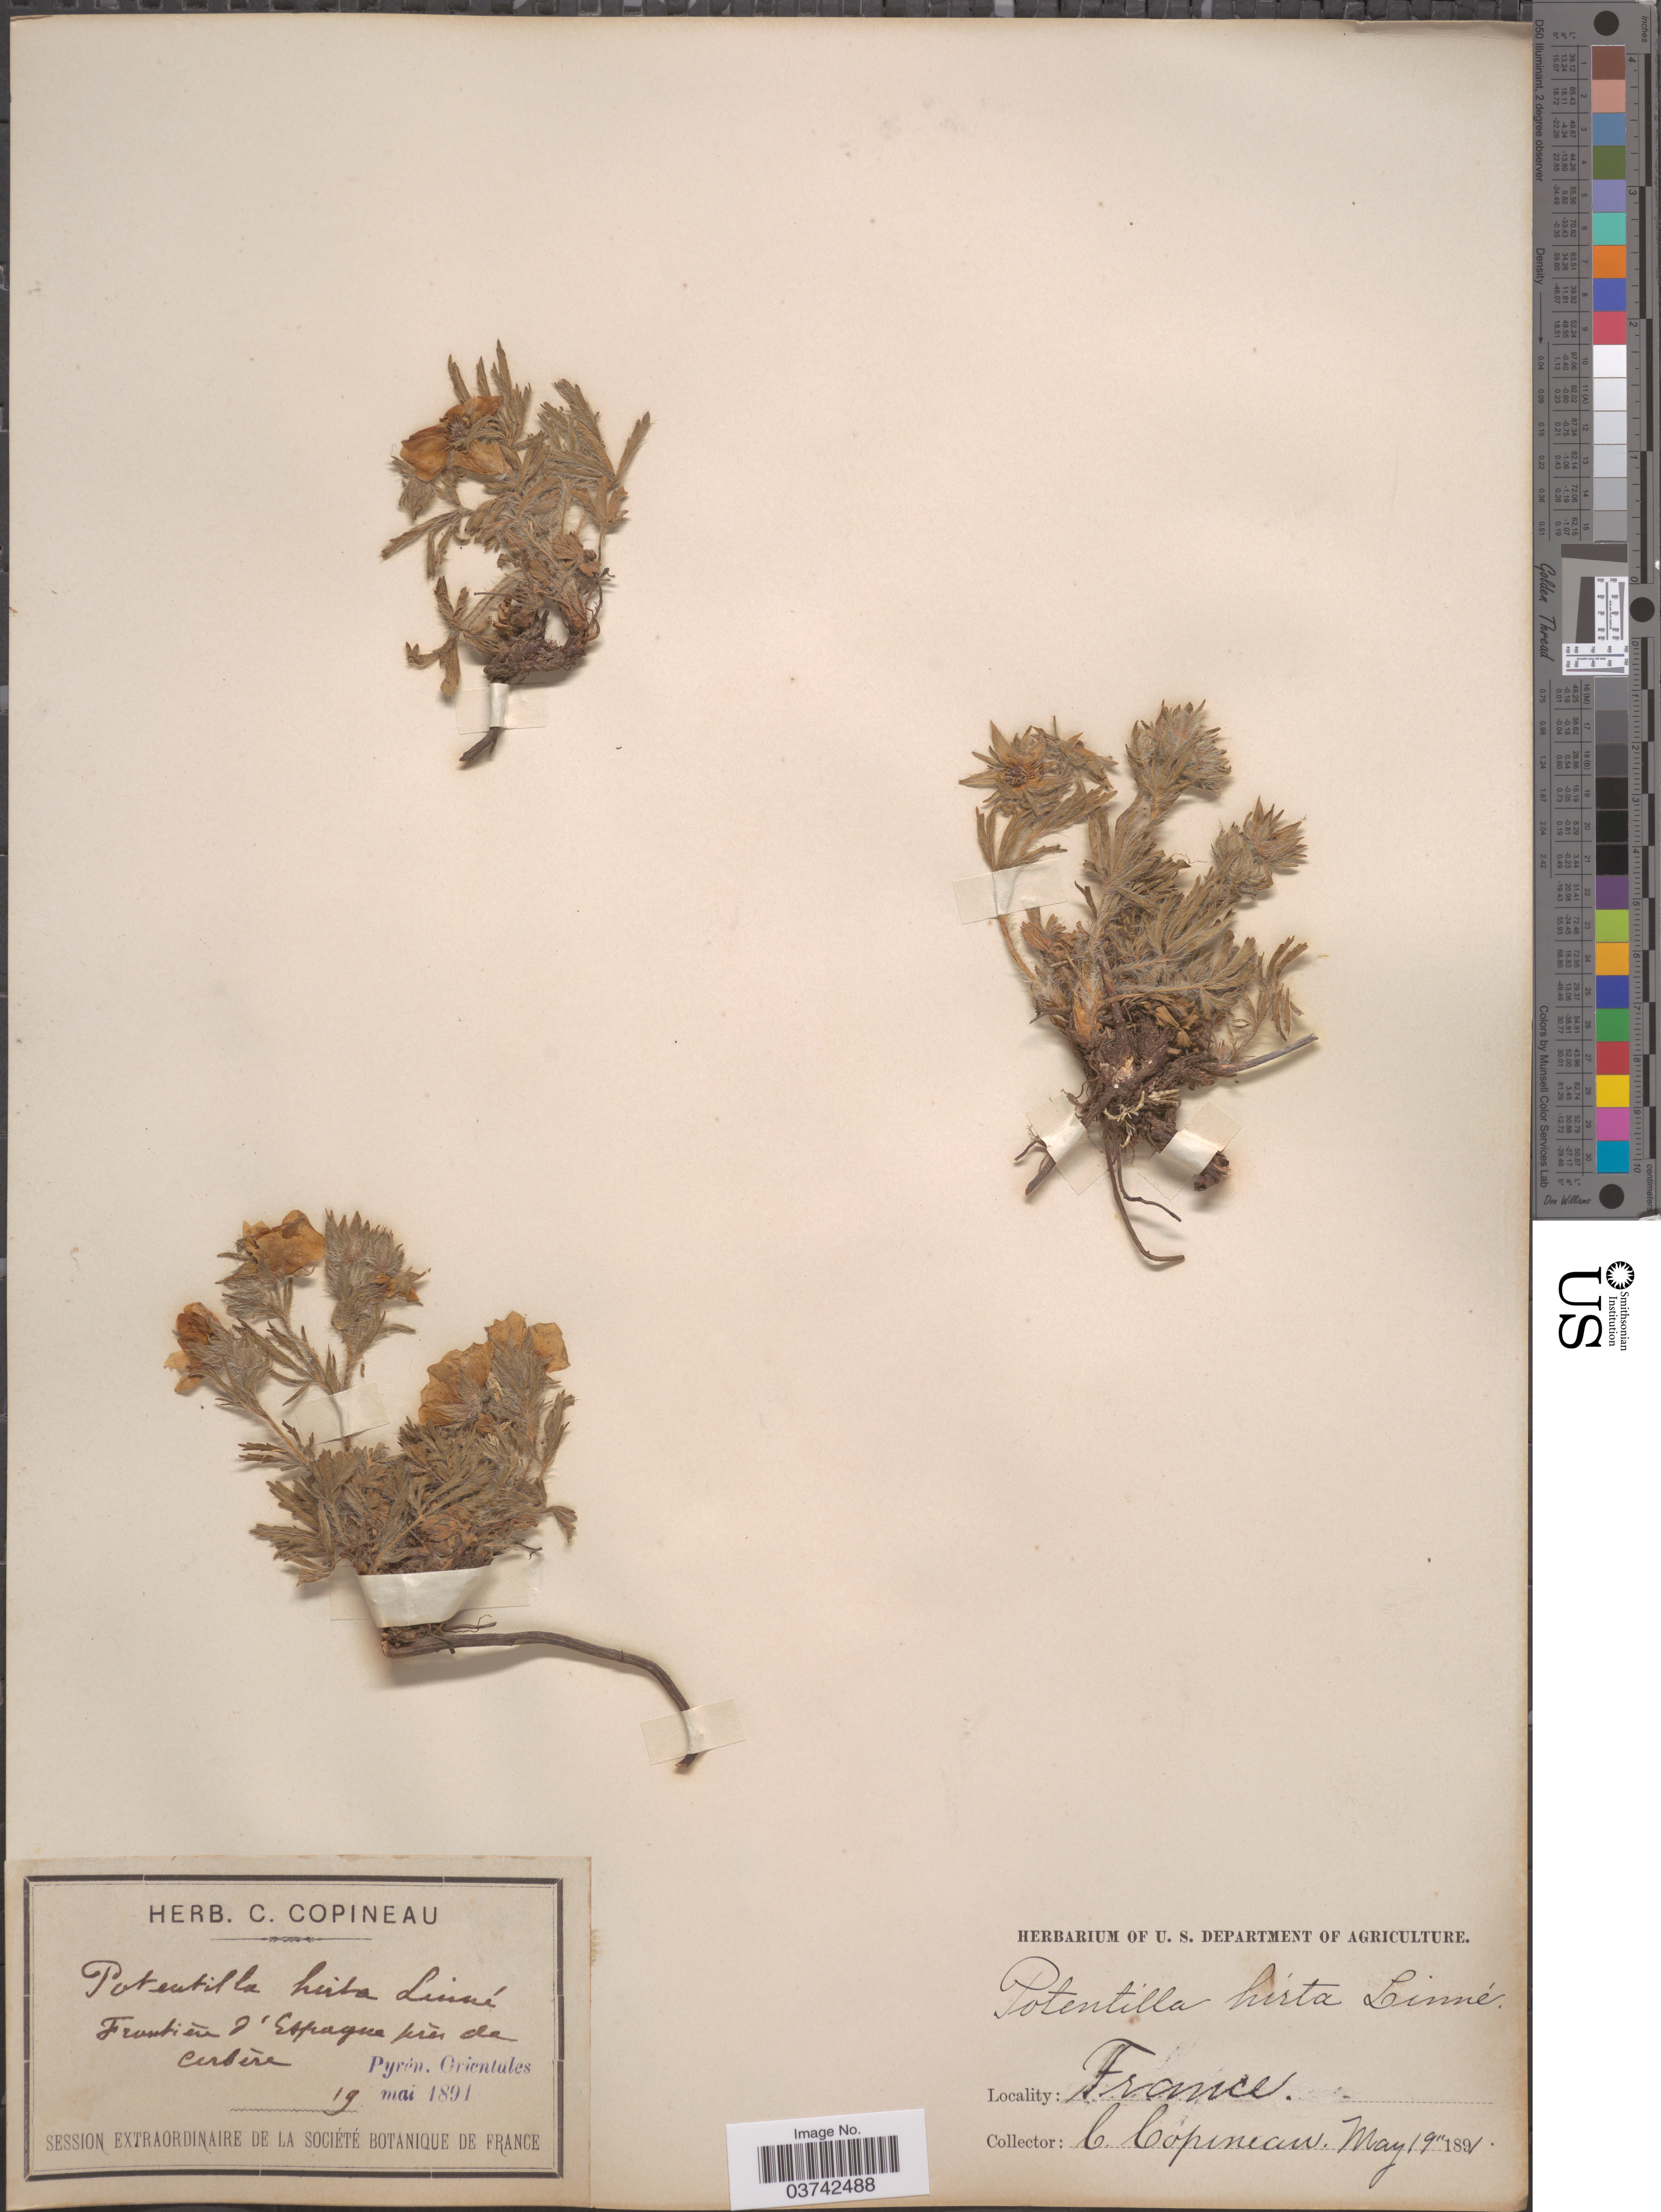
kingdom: Plantae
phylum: Tracheophyta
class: Magnoliopsida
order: Rosales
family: Rosaceae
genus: Potentilla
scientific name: Potentilla hirta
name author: L.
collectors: C. Copineau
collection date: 1891-05-19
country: France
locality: Frontière d'Espagne près de Cerbère. Pyrén. Orientales.